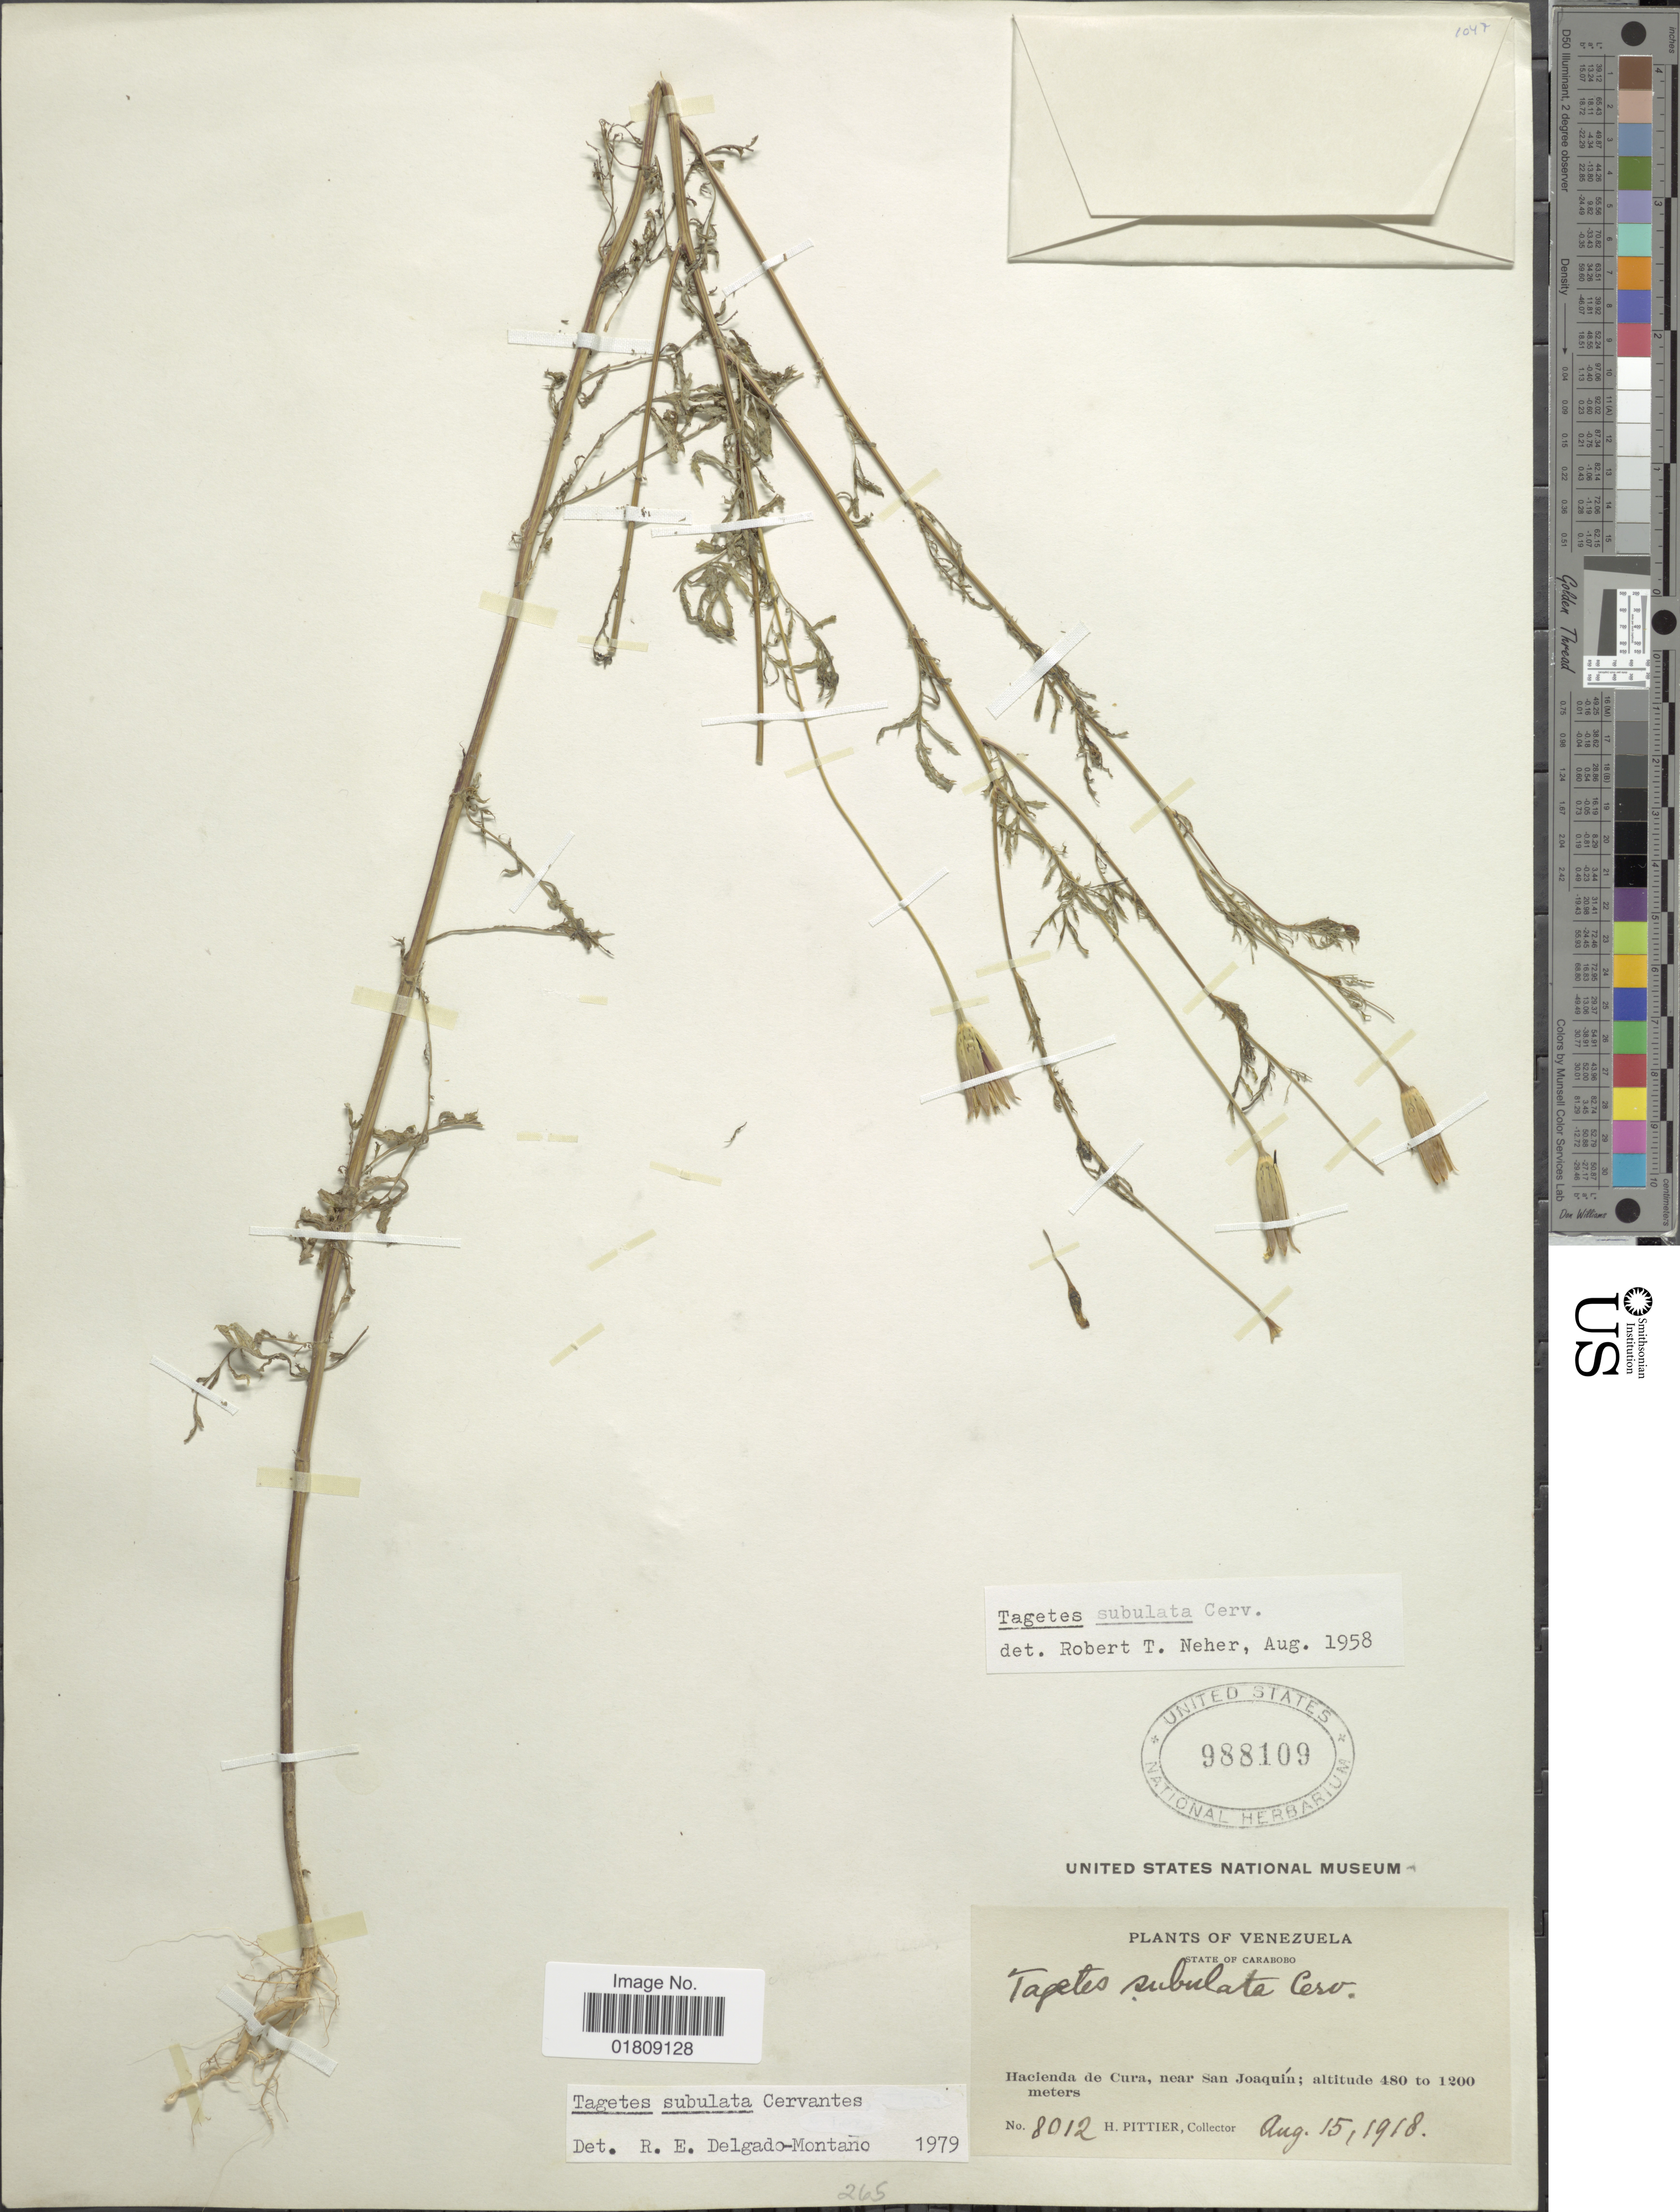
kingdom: Plantae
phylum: Tracheophyta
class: Magnoliopsida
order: Asterales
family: Asteraceae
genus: Tagetes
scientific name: Tagetes subulata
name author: Cerv.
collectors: H. F. Pittier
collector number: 8012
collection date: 1918-08-15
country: Venezuela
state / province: Carabobo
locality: Hacienda de Cura, near San Joaquin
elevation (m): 480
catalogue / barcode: US 988109